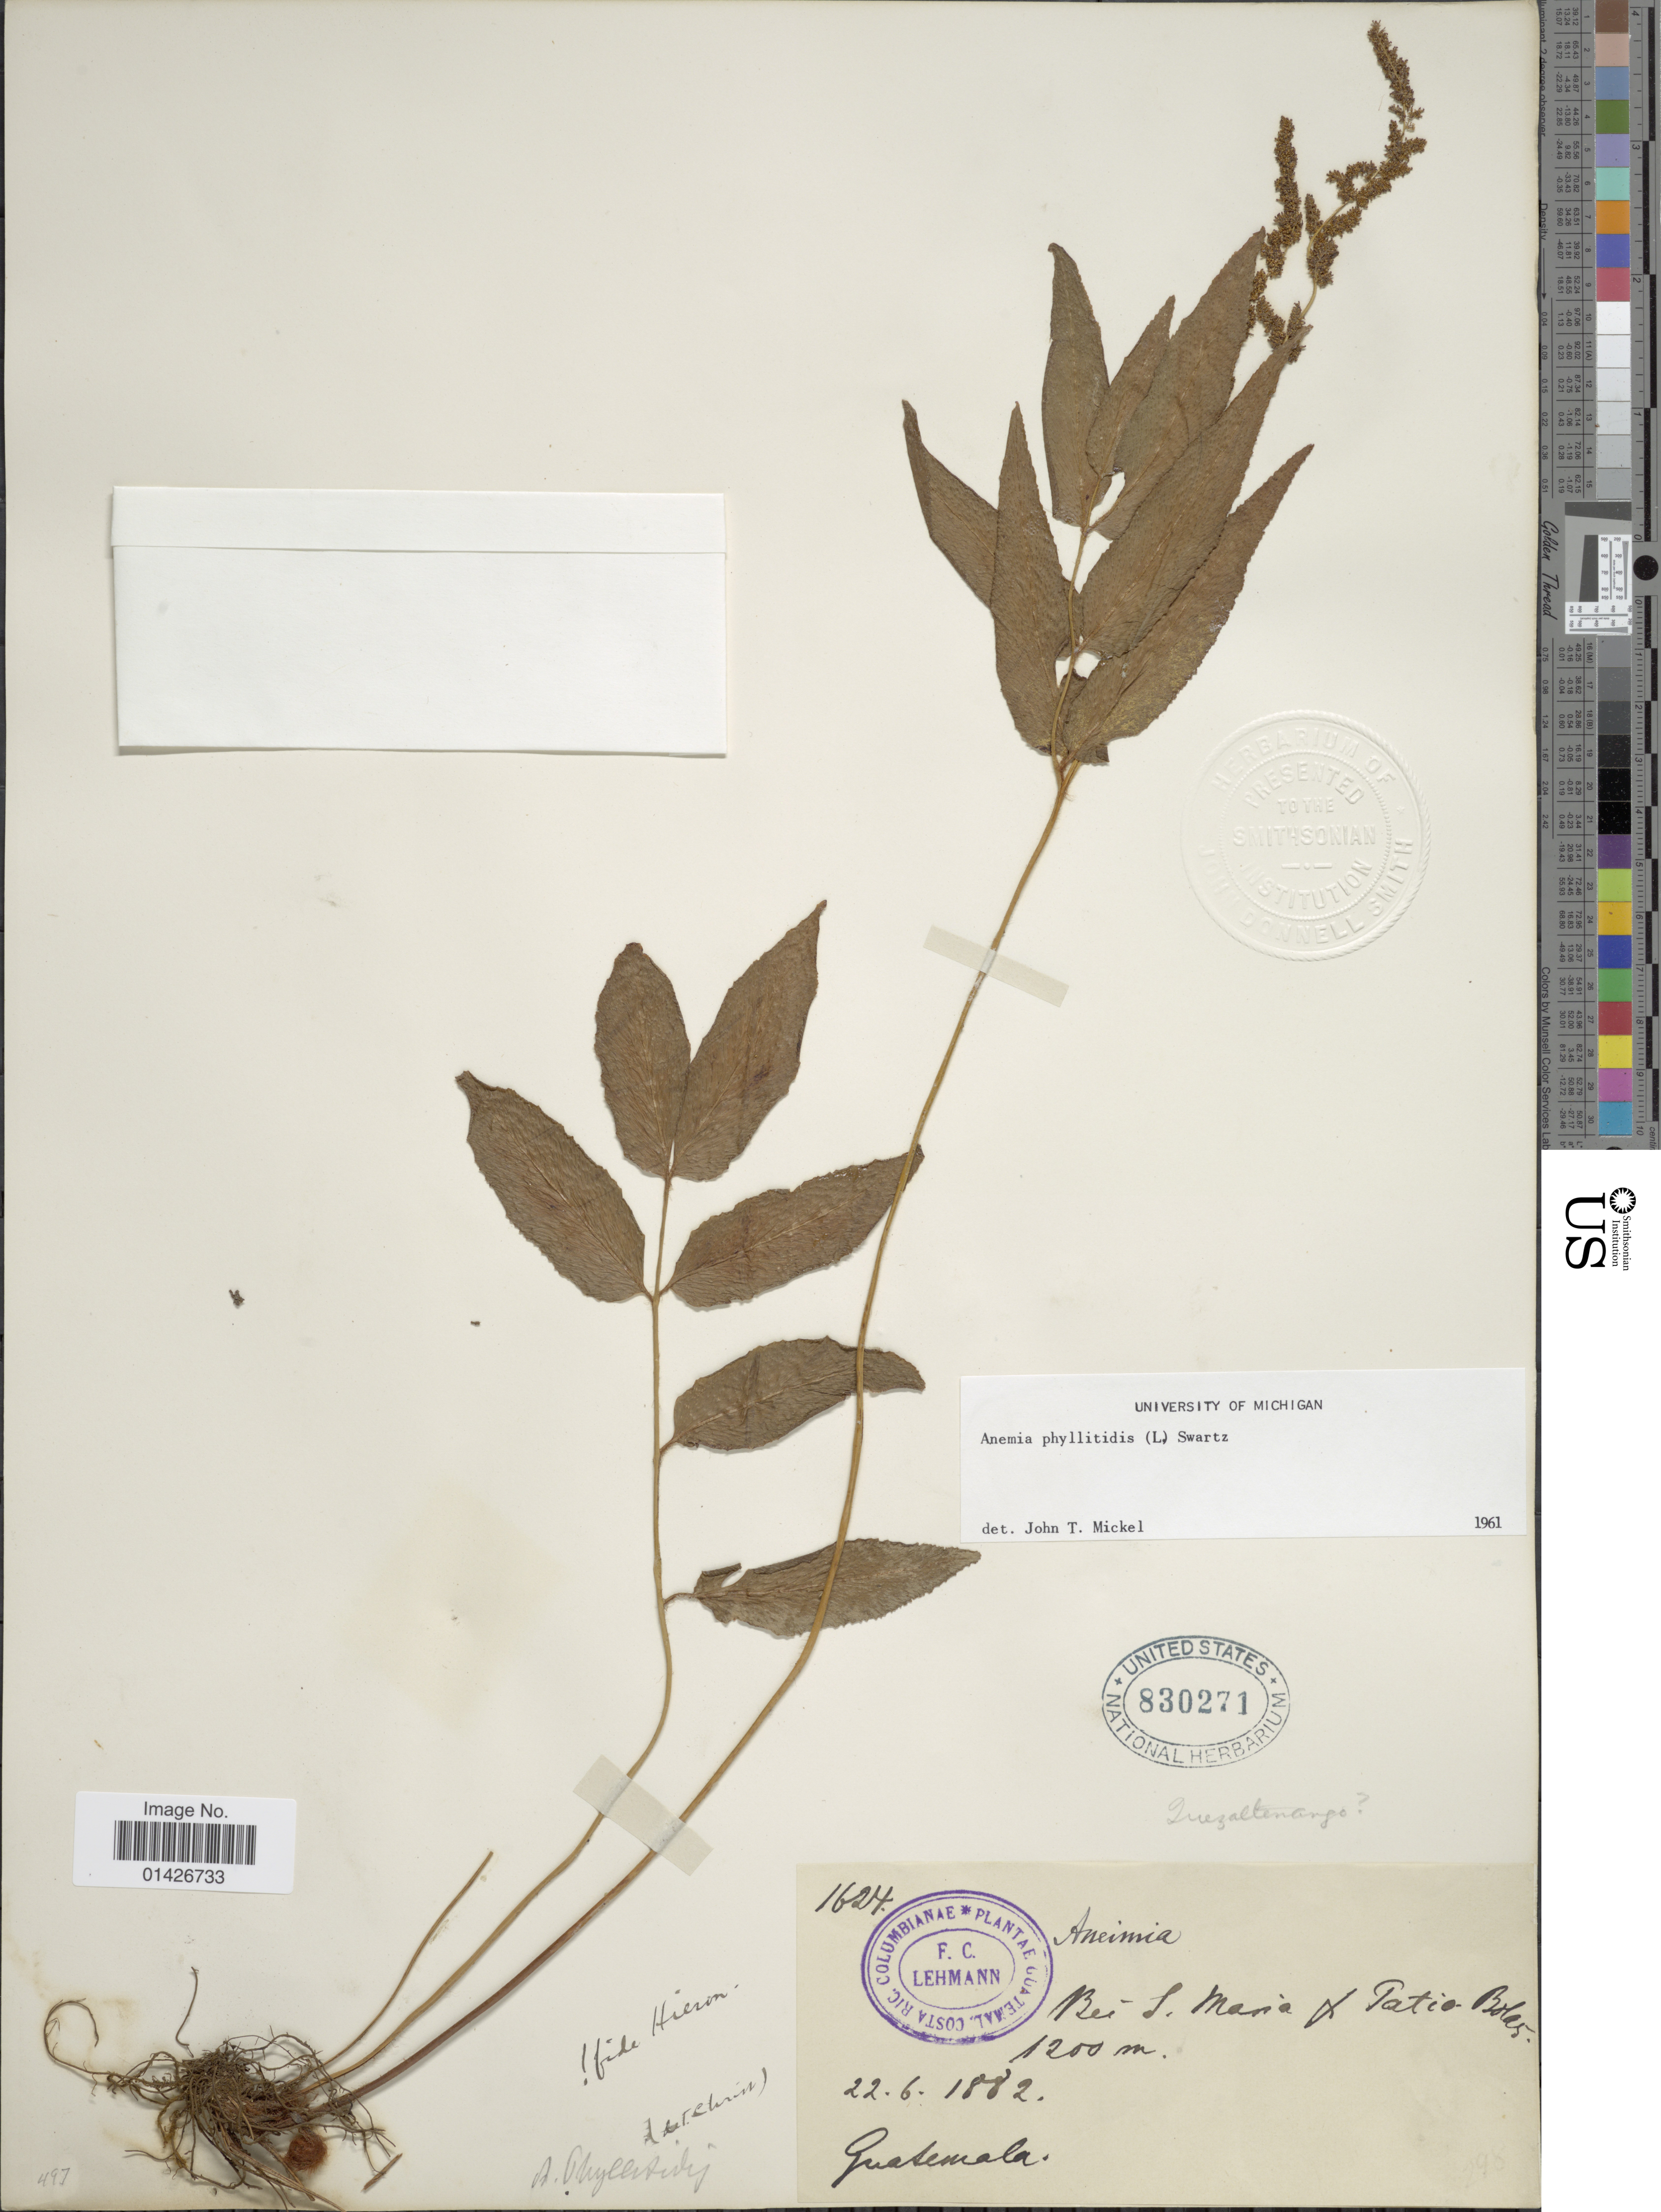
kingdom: Plantae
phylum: Tracheophyta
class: Polypodiopsida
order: Schizaeales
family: Anemiaceae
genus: Anemia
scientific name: Anemia phyllitidis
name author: (L.) Sw.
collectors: F. C. Lehmann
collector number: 1624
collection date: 1882-06-22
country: Guatemala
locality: Bei S. Maria and Patio Bolas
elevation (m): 1200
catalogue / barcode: US 830271